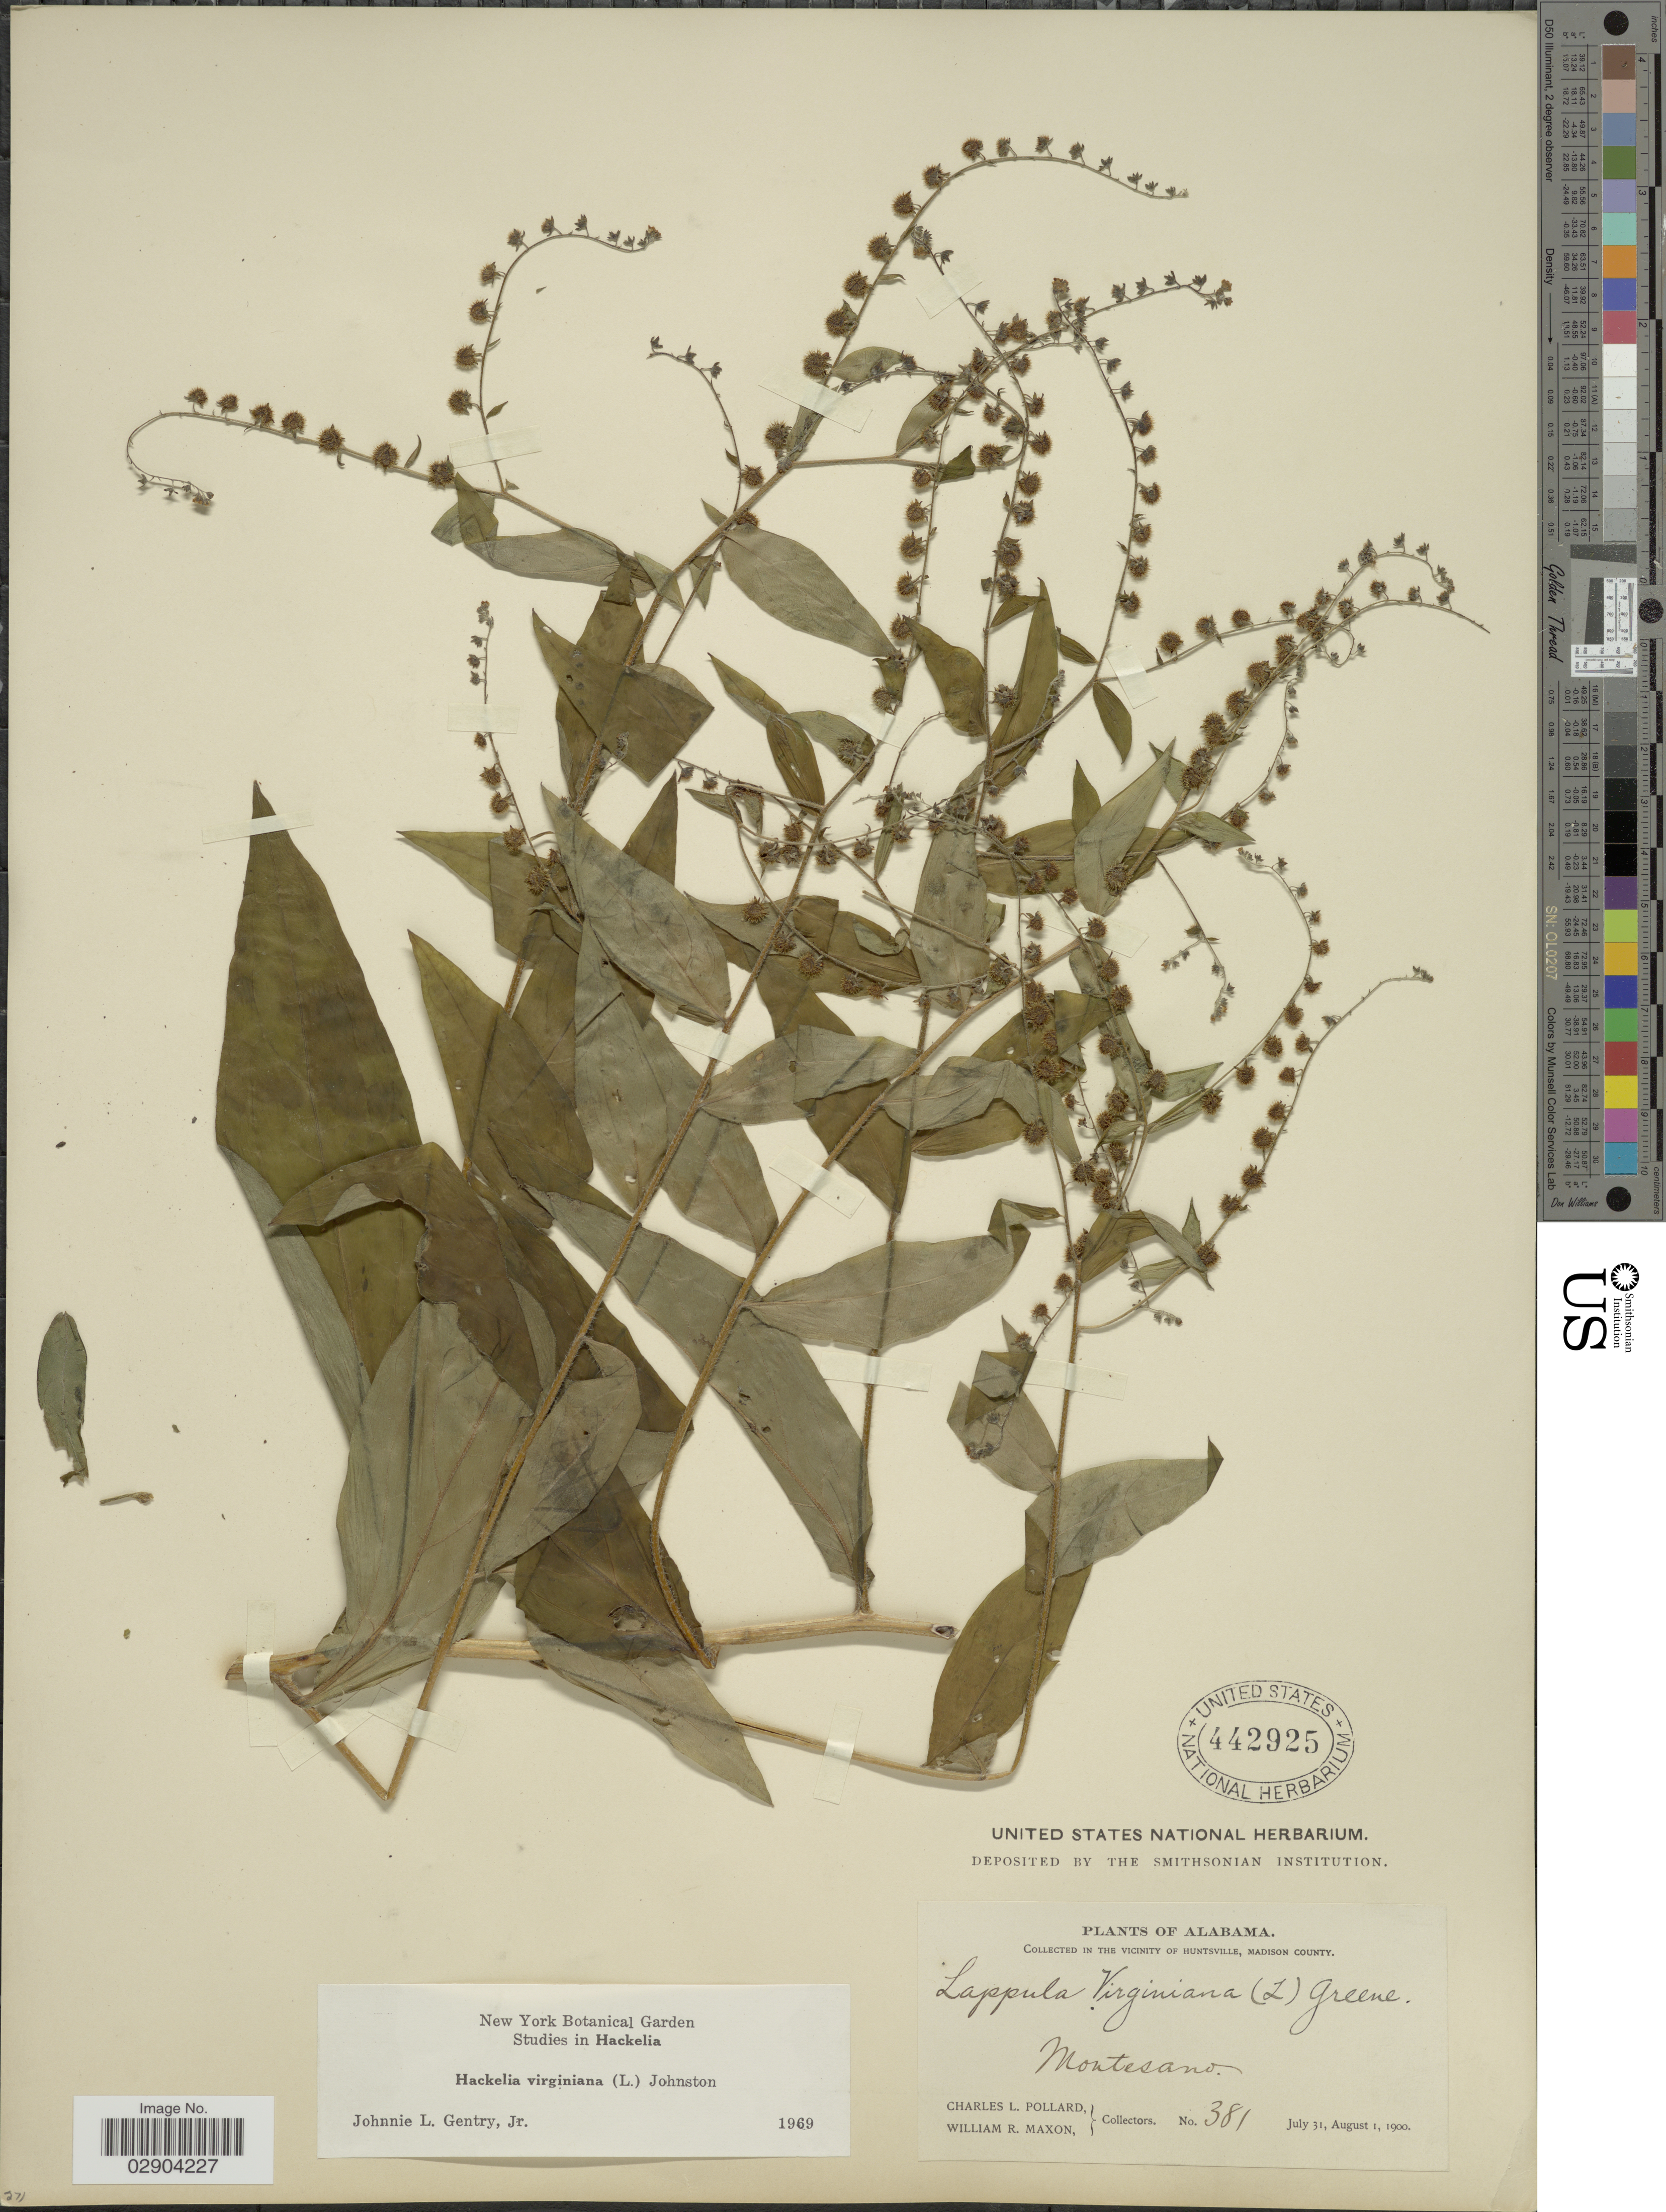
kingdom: Plantae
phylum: Tracheophyta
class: Magnoliopsida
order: Boraginales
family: Boraginaceae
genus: Hackelia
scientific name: Hackelia virginiana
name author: (L.) I.M. Johnst.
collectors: C. L. Pollard & W. R. Maxon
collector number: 381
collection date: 1900-07-31/1900-08-01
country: United States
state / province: Alabama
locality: In the Vicinity of Huntsville, Madison County. Montesand.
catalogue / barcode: US 442925